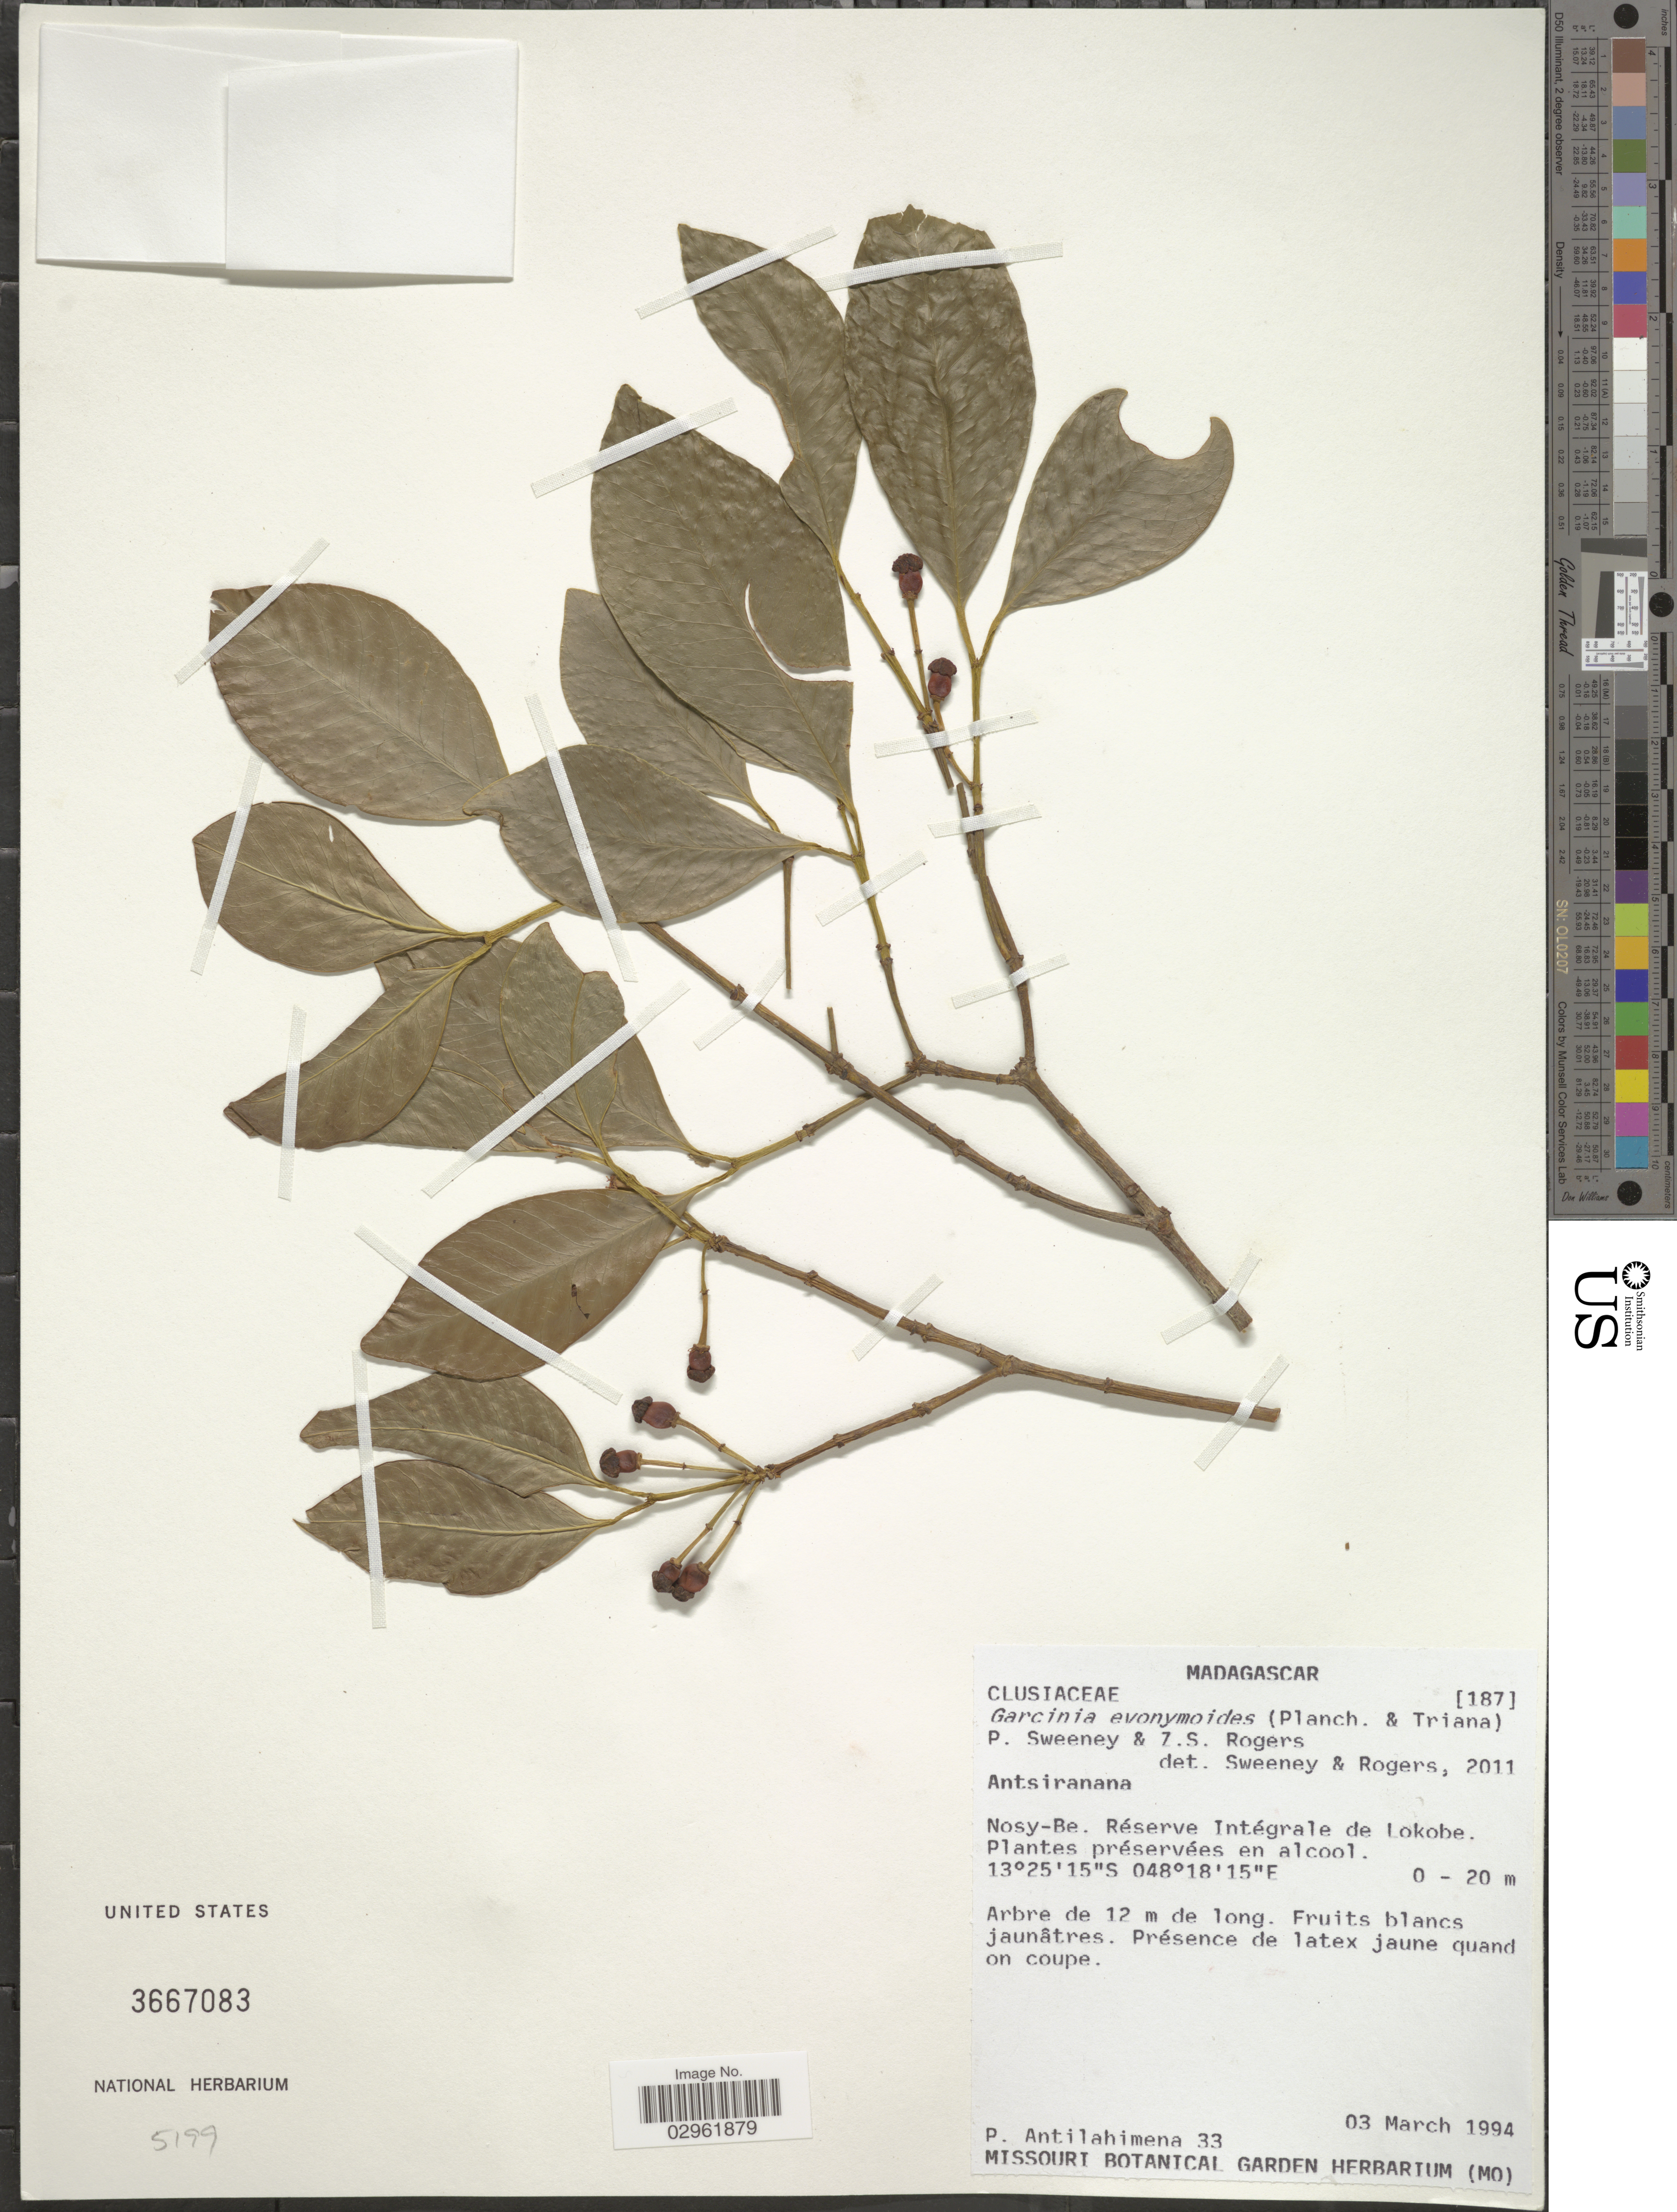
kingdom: Plantae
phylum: Tracheophyta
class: Magnoliopsida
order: Malpighiales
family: Clusiaceae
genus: Garcinia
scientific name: Garcinia evonymoides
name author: (Planch. & Triana) P.W. Sweeney & Z.S. Rogers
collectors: P. Antilahimena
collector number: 33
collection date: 1994-03-03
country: Madagascar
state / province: Diana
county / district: Nosy Be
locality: Nosy-Be, Réserve Intégrale de Lokobe.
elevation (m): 0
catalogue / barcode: US 3667083